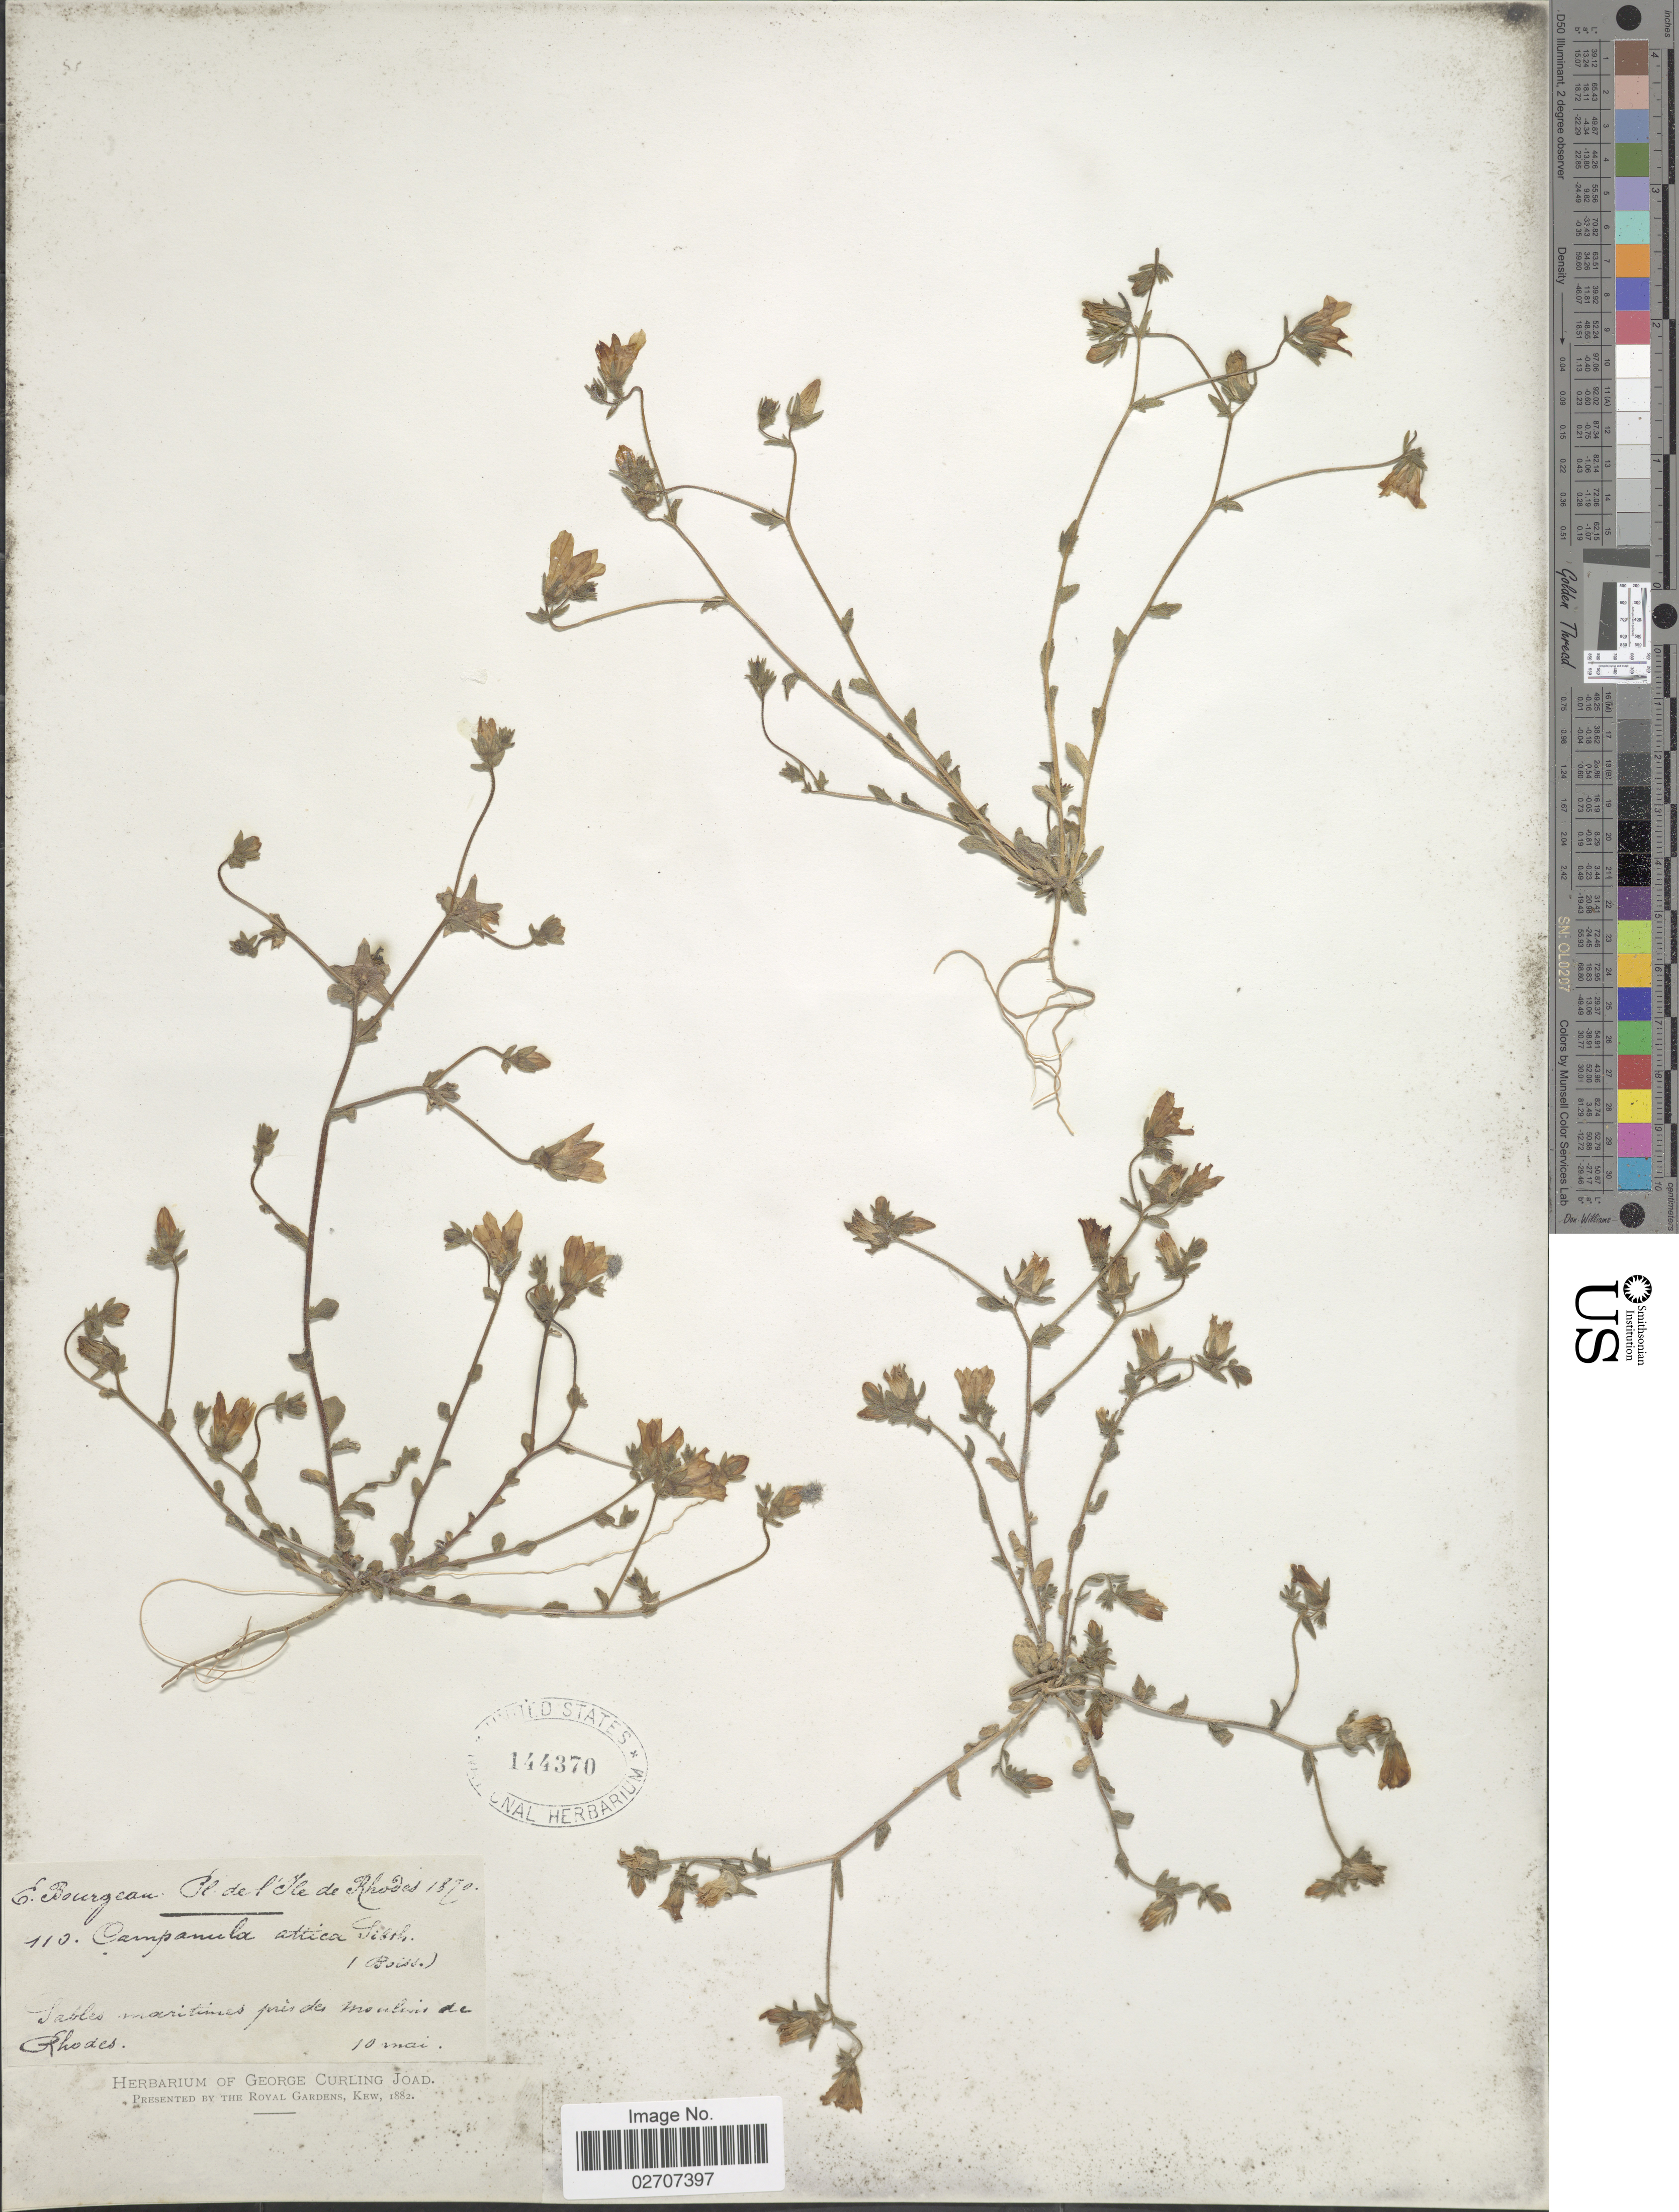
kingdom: Plantae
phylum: Tracheophyta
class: Magnoliopsida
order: Asterales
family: Campanulaceae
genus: Campanula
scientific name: Campanula attica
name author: Boiss. & Heldr.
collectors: E. Bourgeau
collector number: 110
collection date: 1870-05-10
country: Greece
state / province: South Aegean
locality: Ile de Rhodes, Sables maritimes pres de moulins de Rhodes.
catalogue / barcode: US 144370